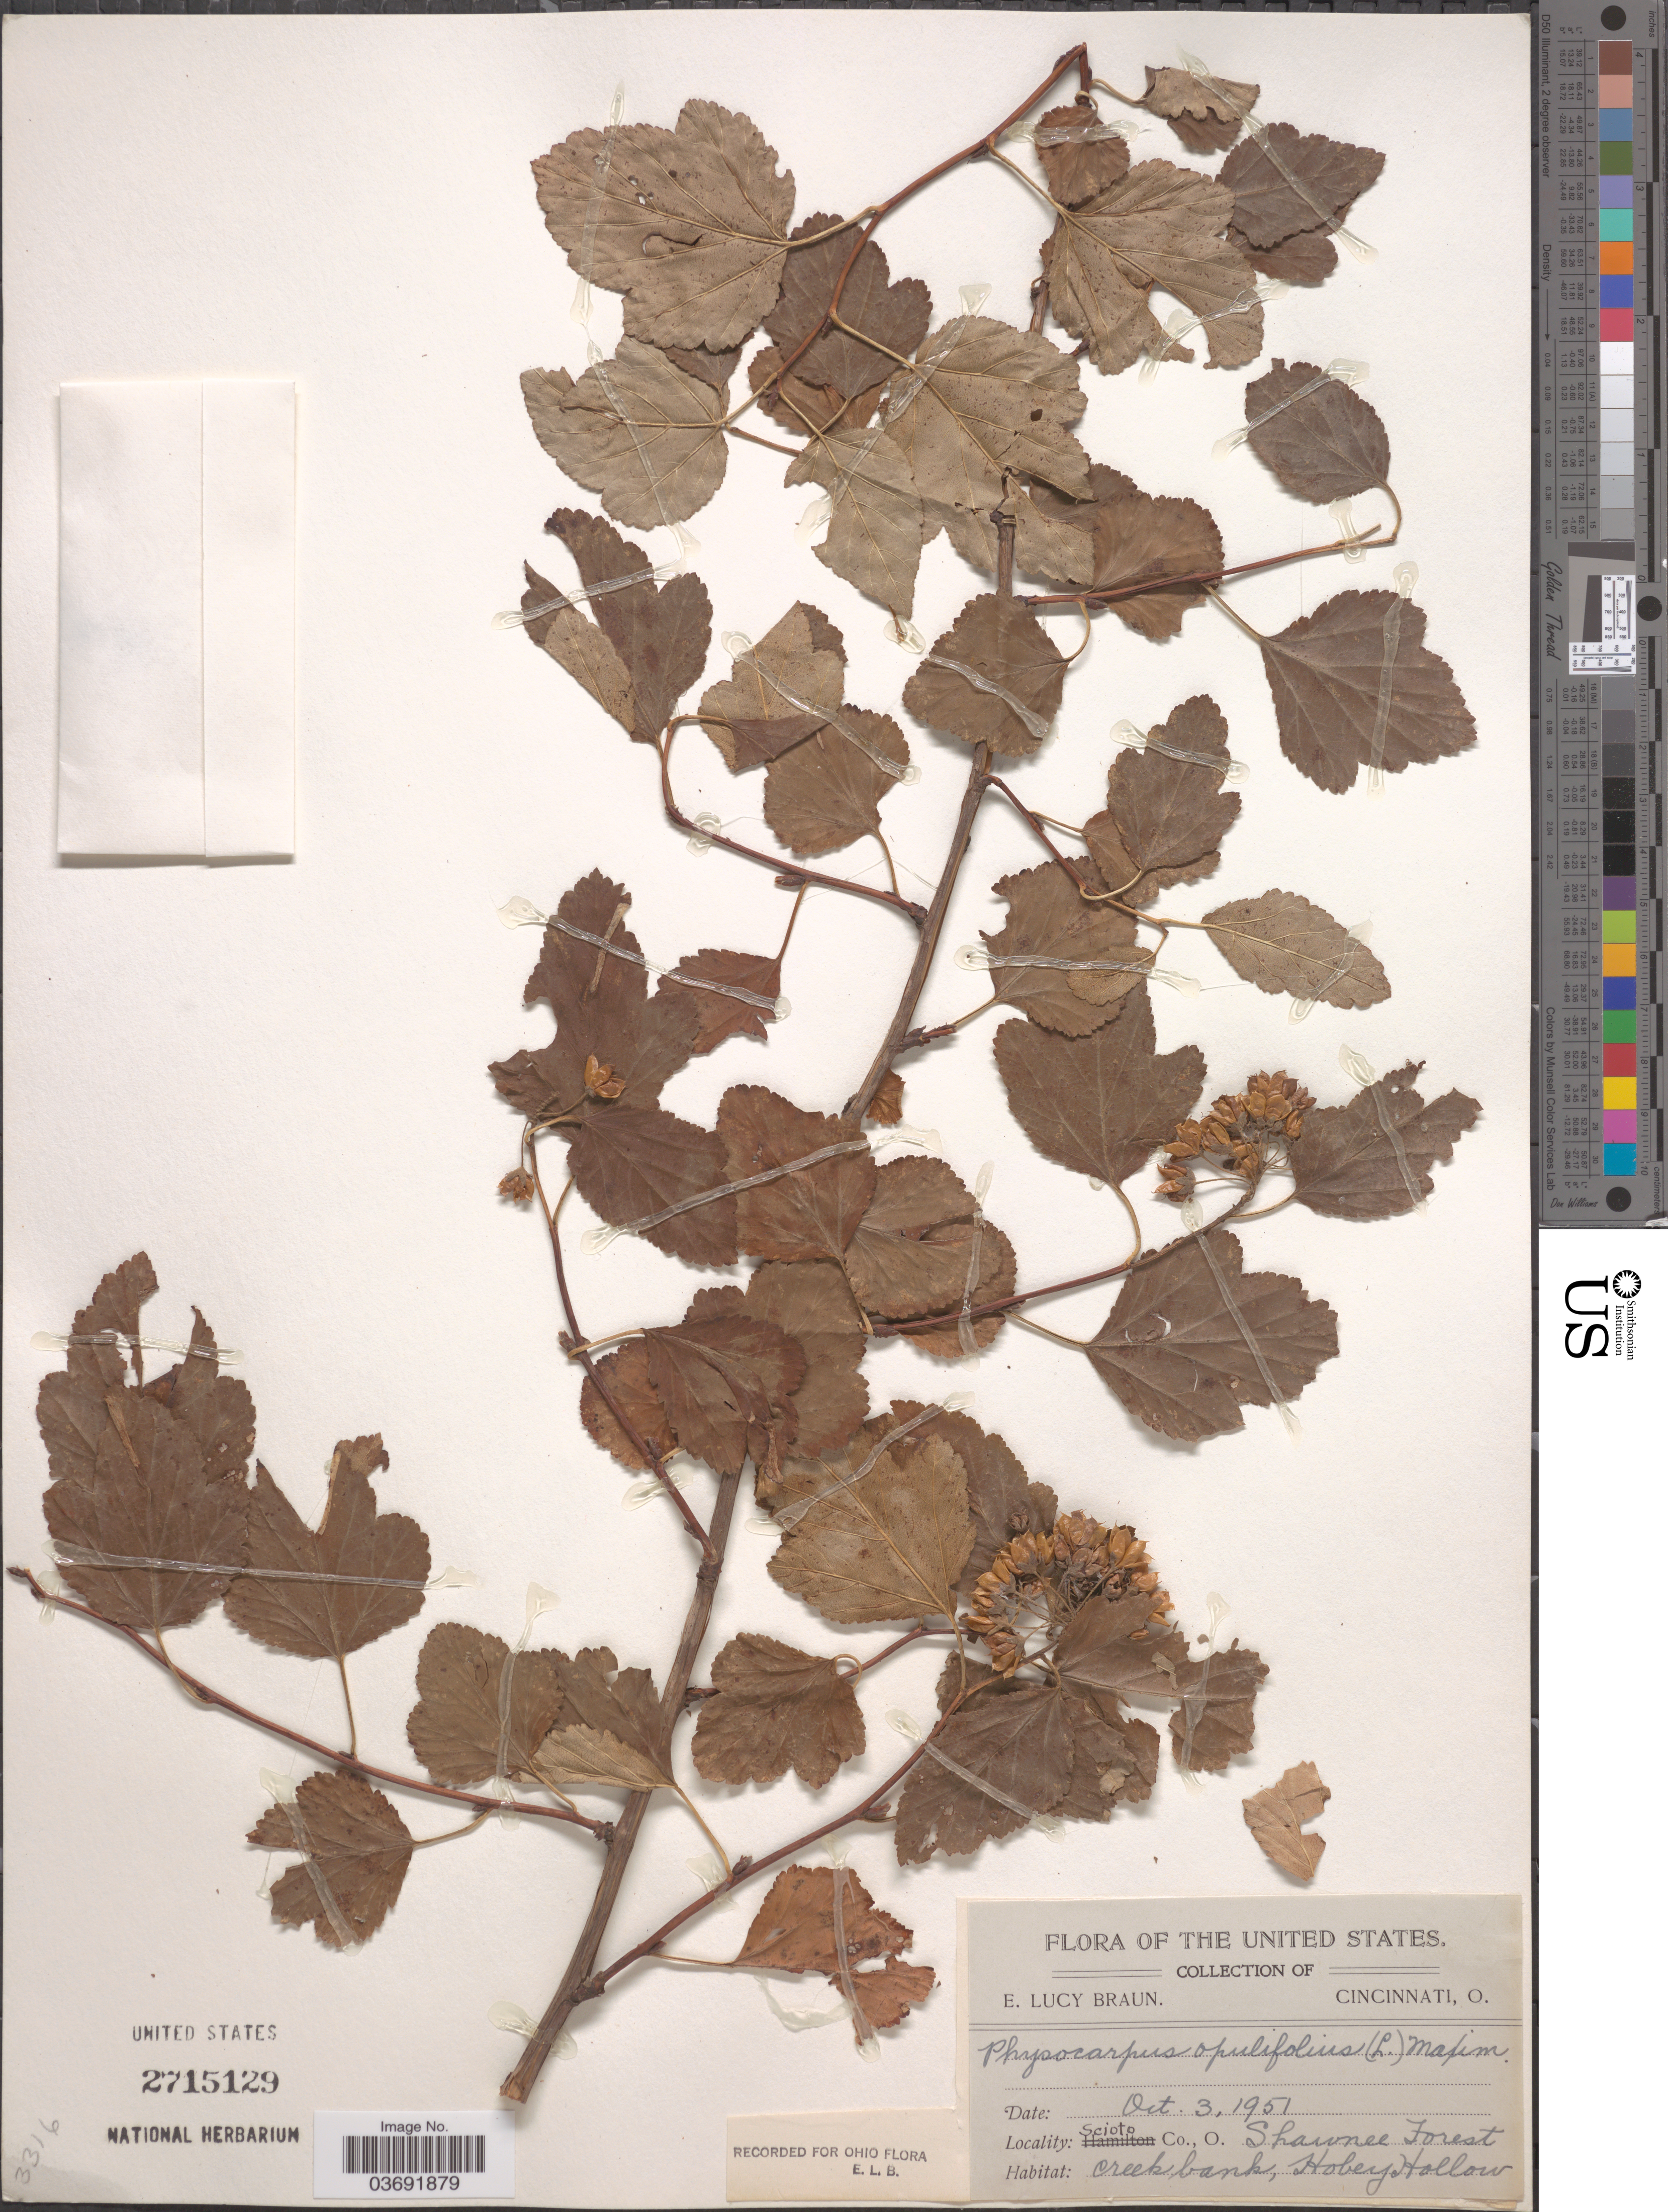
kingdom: Plantae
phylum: Tracheophyta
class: Magnoliopsida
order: Rosales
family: Rosaceae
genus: Physocarpus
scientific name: Physocarpus opulifolius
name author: (L.) Maxim.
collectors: E. L. Braun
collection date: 1951-10-03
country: United States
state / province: Ohio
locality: Scioto Co. Shawnee Forest. Hobey Hollow.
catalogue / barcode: US 2715129